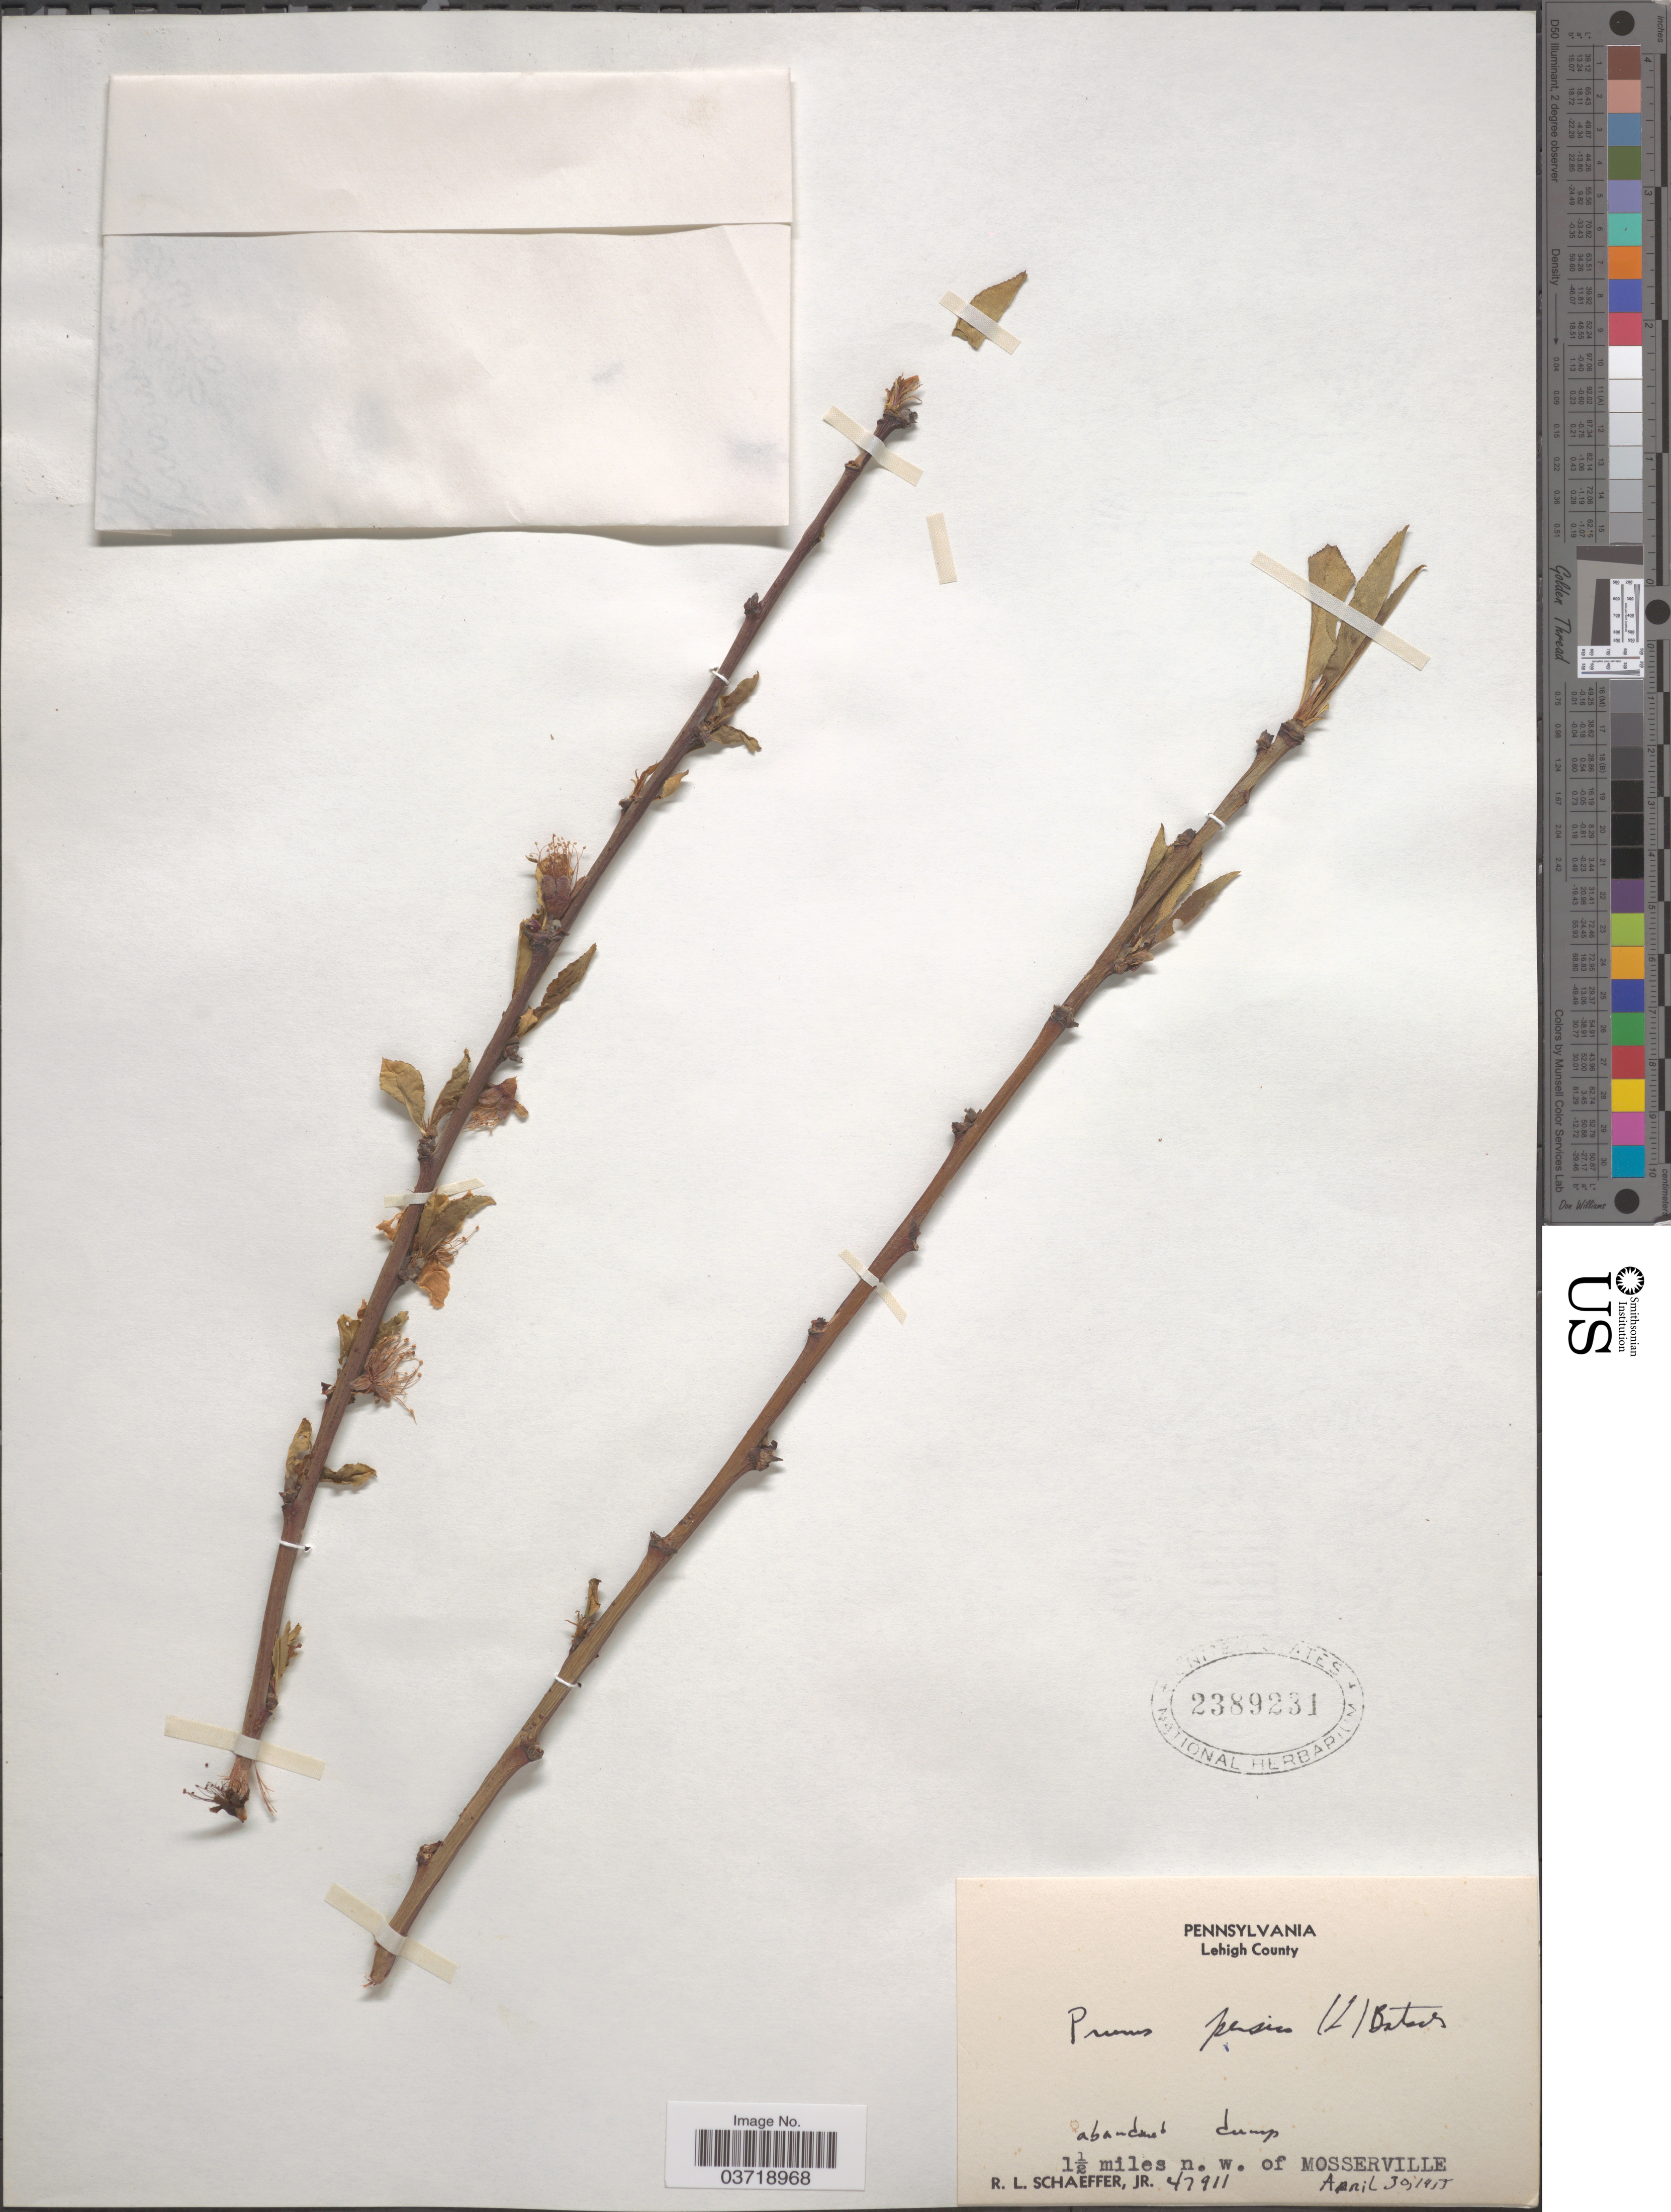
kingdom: Plantae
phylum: Tracheophyta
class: Magnoliopsida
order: Rosales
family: Rosaceae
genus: Prunus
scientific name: Prunus persica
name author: (L.) Batsch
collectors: R. L. Schaeffer Jr.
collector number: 47911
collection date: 1955-04-30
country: United States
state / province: Pennsylvania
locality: Lehigh County. 1½ miles n.w. of Mosserville.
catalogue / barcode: US 2389231